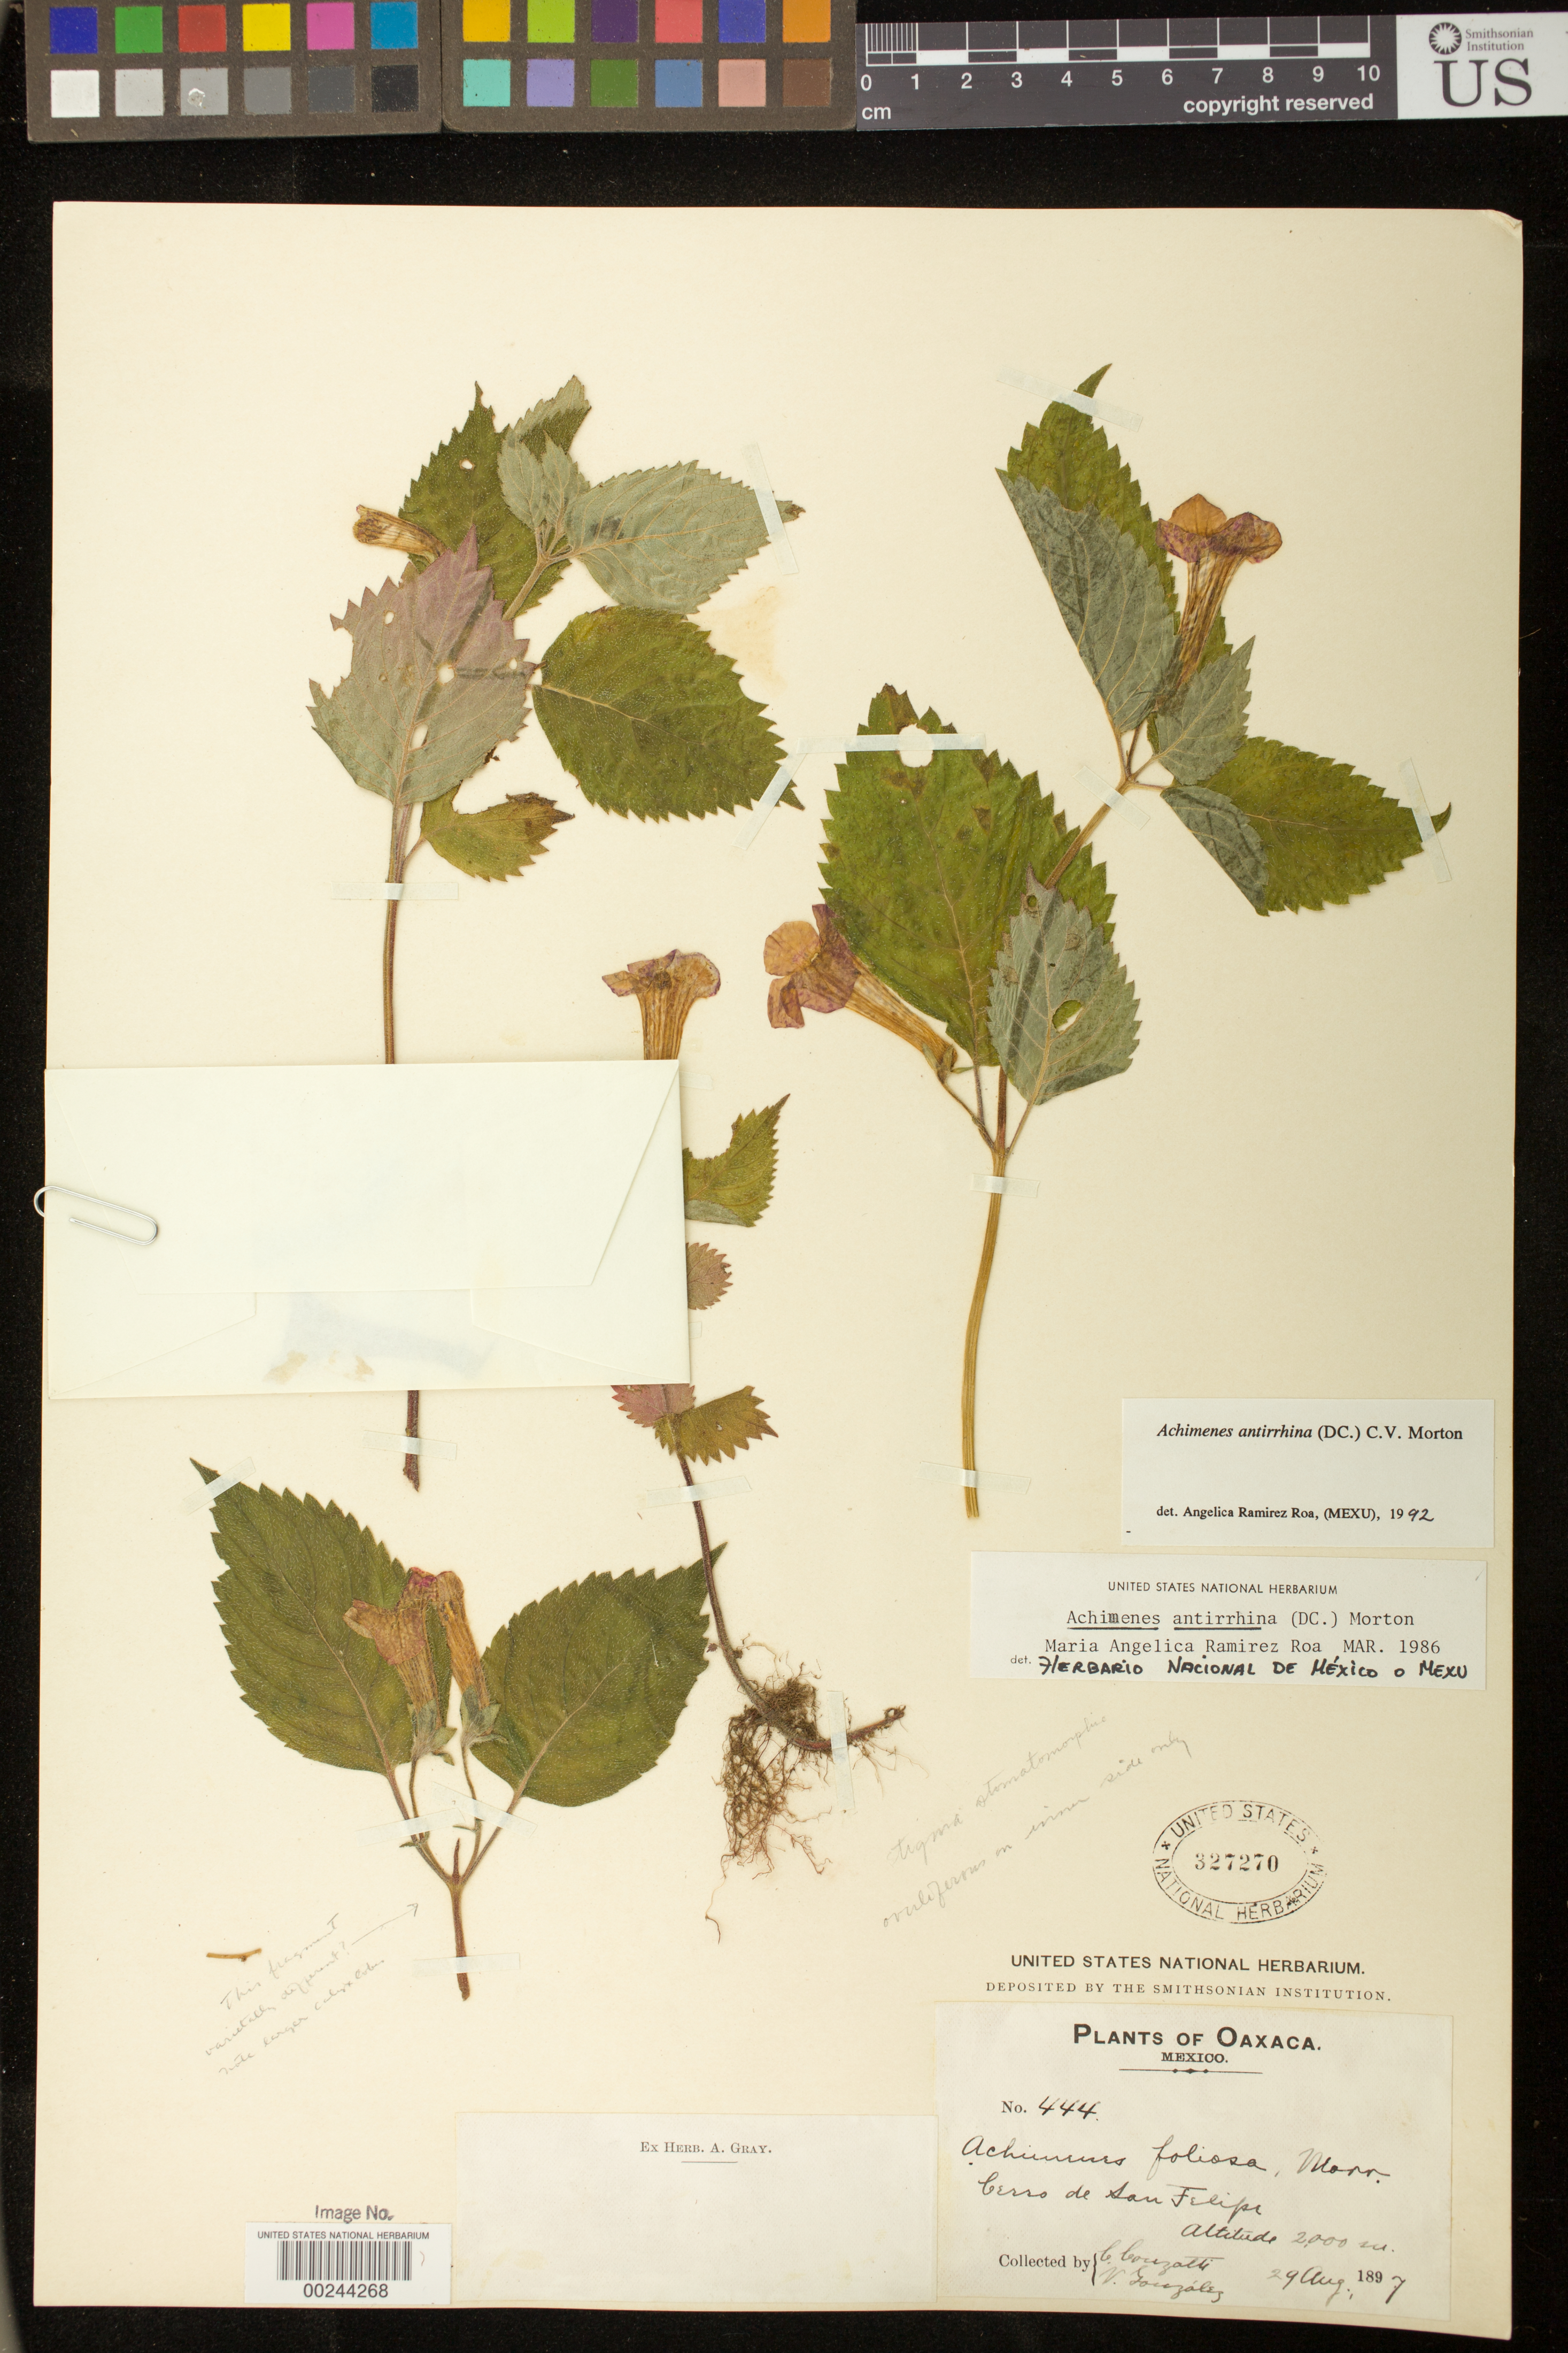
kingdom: Plantae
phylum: Tracheophyta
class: Magnoliopsida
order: Lamiales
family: Gesneriaceae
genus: Achimenes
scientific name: Achimenes antirrhina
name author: (DC.) C.V. Morton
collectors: C. Conzatti & V. Gonzalez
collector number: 444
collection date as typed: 29 Aug 1897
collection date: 1897-08-29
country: Mexico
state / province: Oaxaca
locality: Cerro de San Filipe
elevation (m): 2000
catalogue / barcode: US 327270